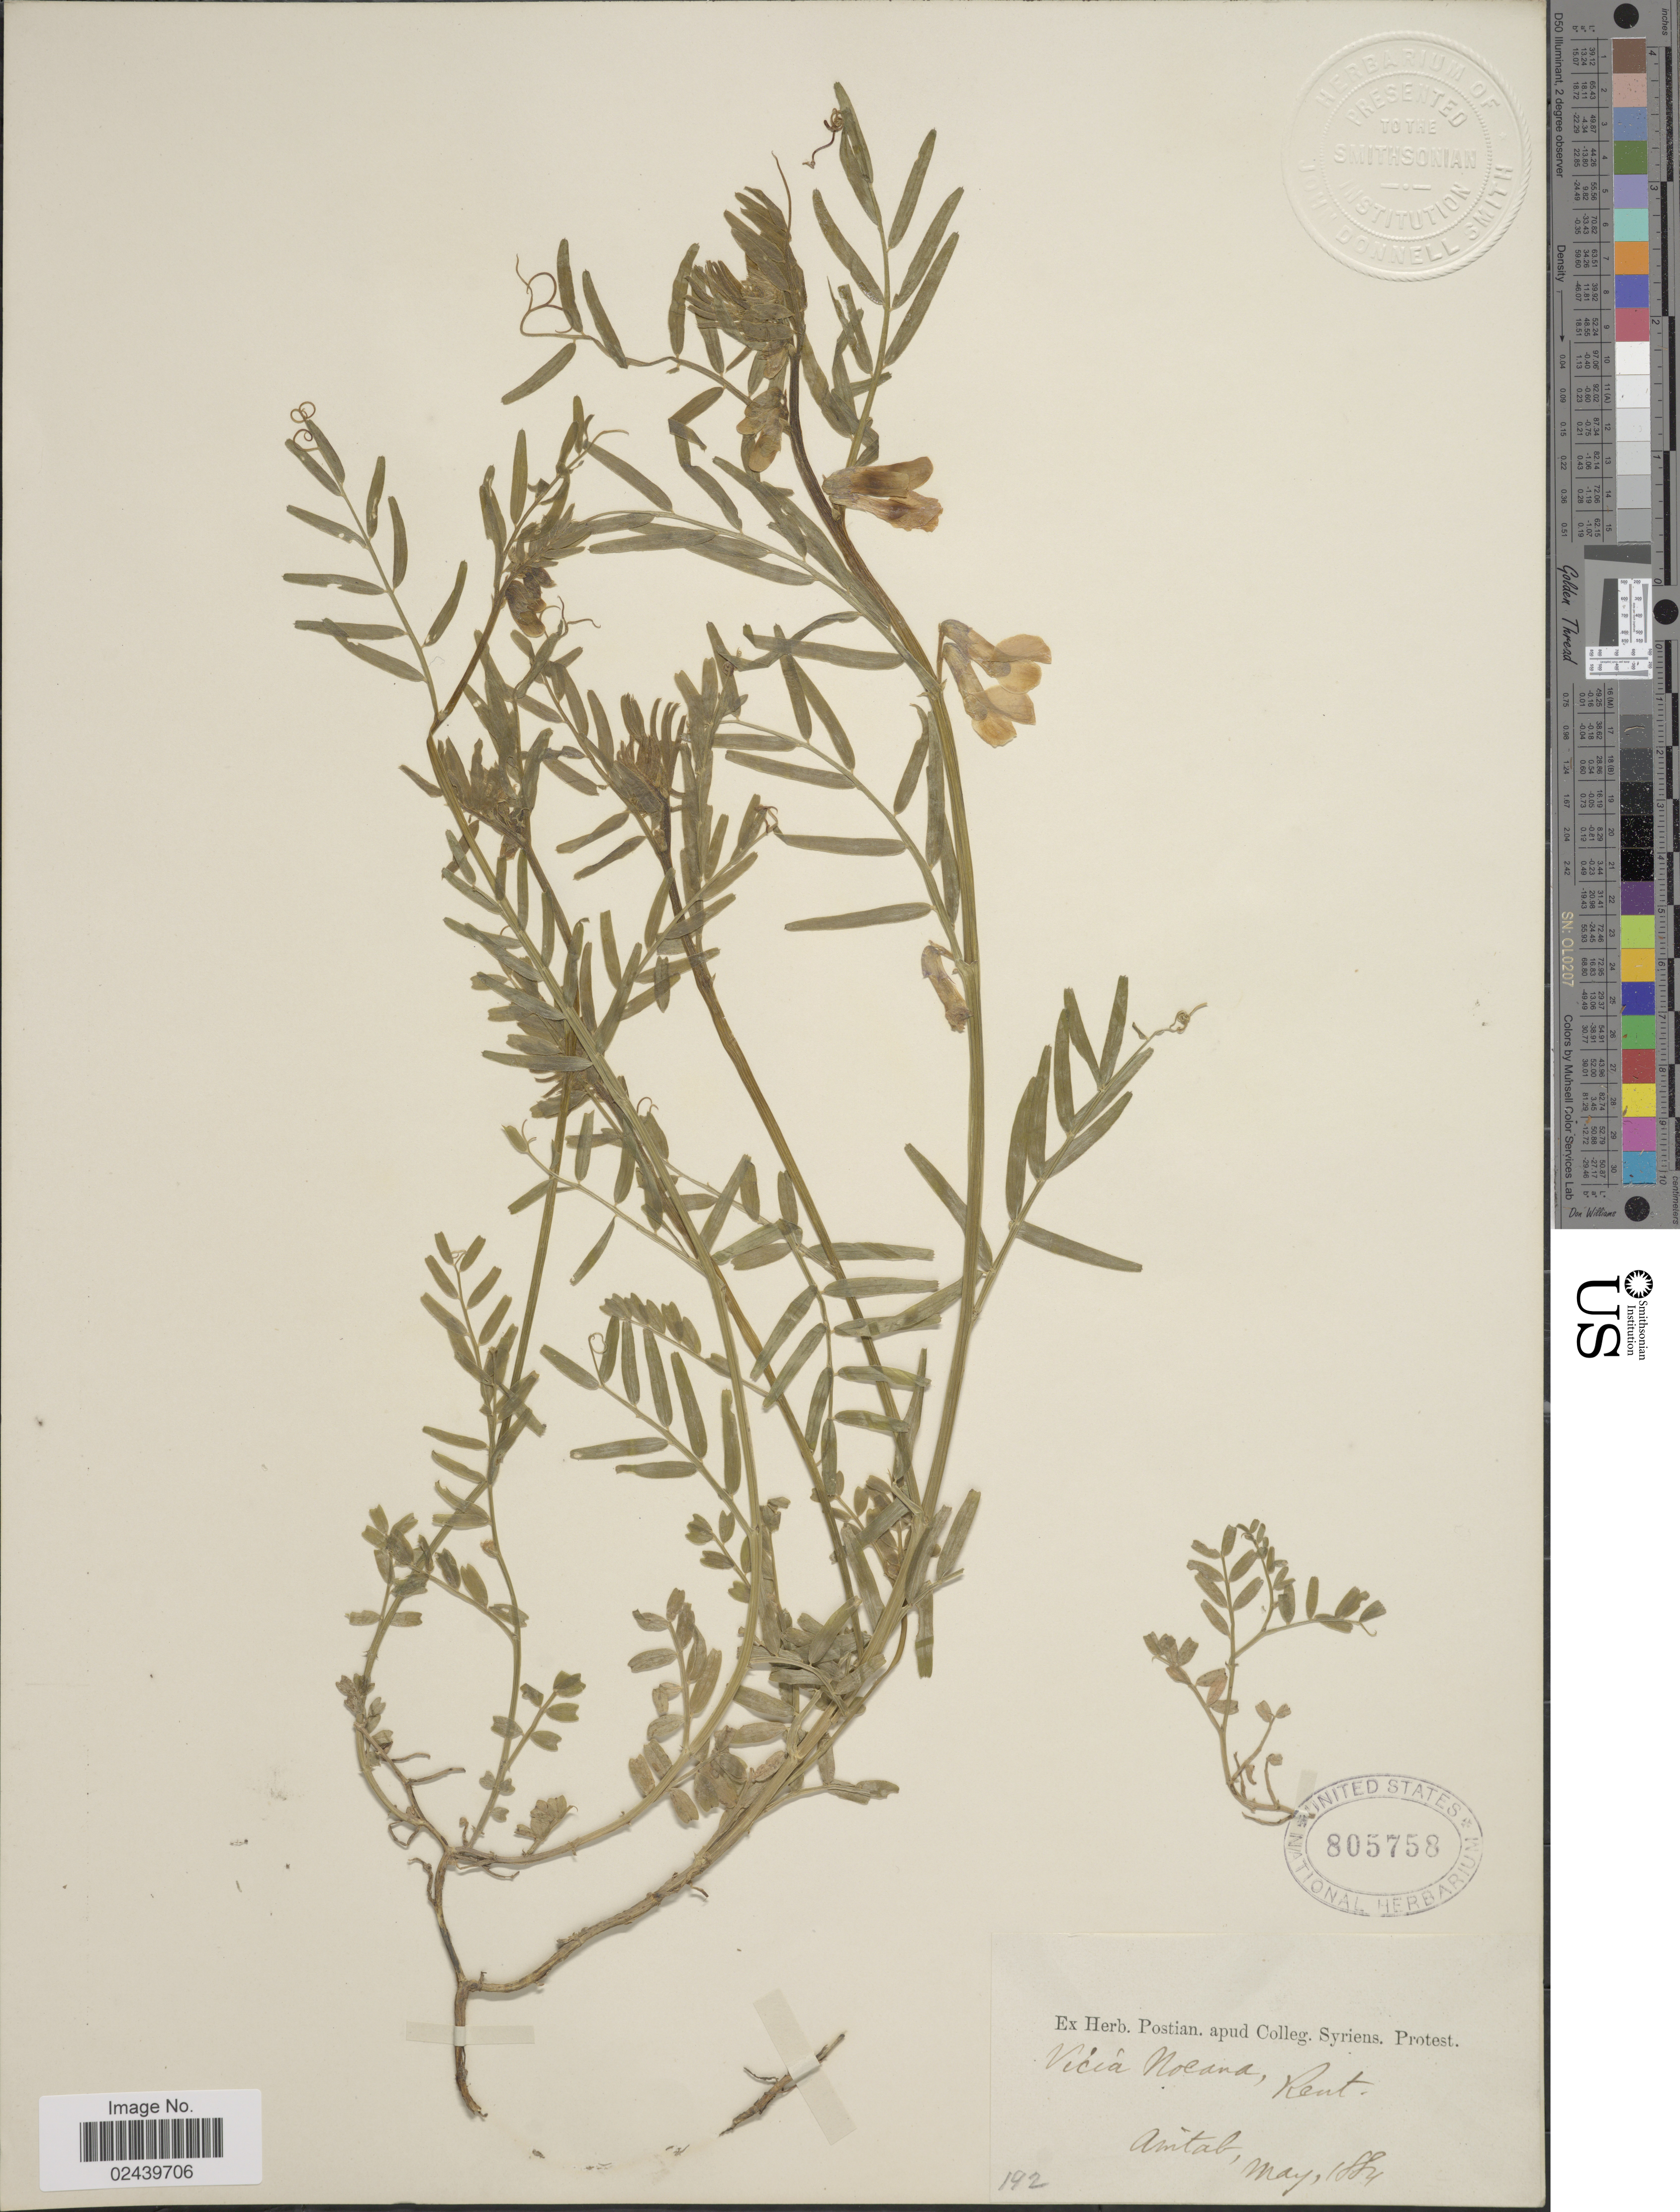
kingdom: Plantae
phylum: Tracheophyta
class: Magnoliopsida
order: Fabales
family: Fabaceae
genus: Vicia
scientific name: Vicia noeana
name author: Boiss.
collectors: ex herb. Postian. apud Colleg. Syriens. Protest. USE "Fannie P. A. Shepard" (10308853) AS PRIMARY COLLECTOR INSTEAD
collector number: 192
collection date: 1884-05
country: Turkey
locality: Aintab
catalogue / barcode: US 805758